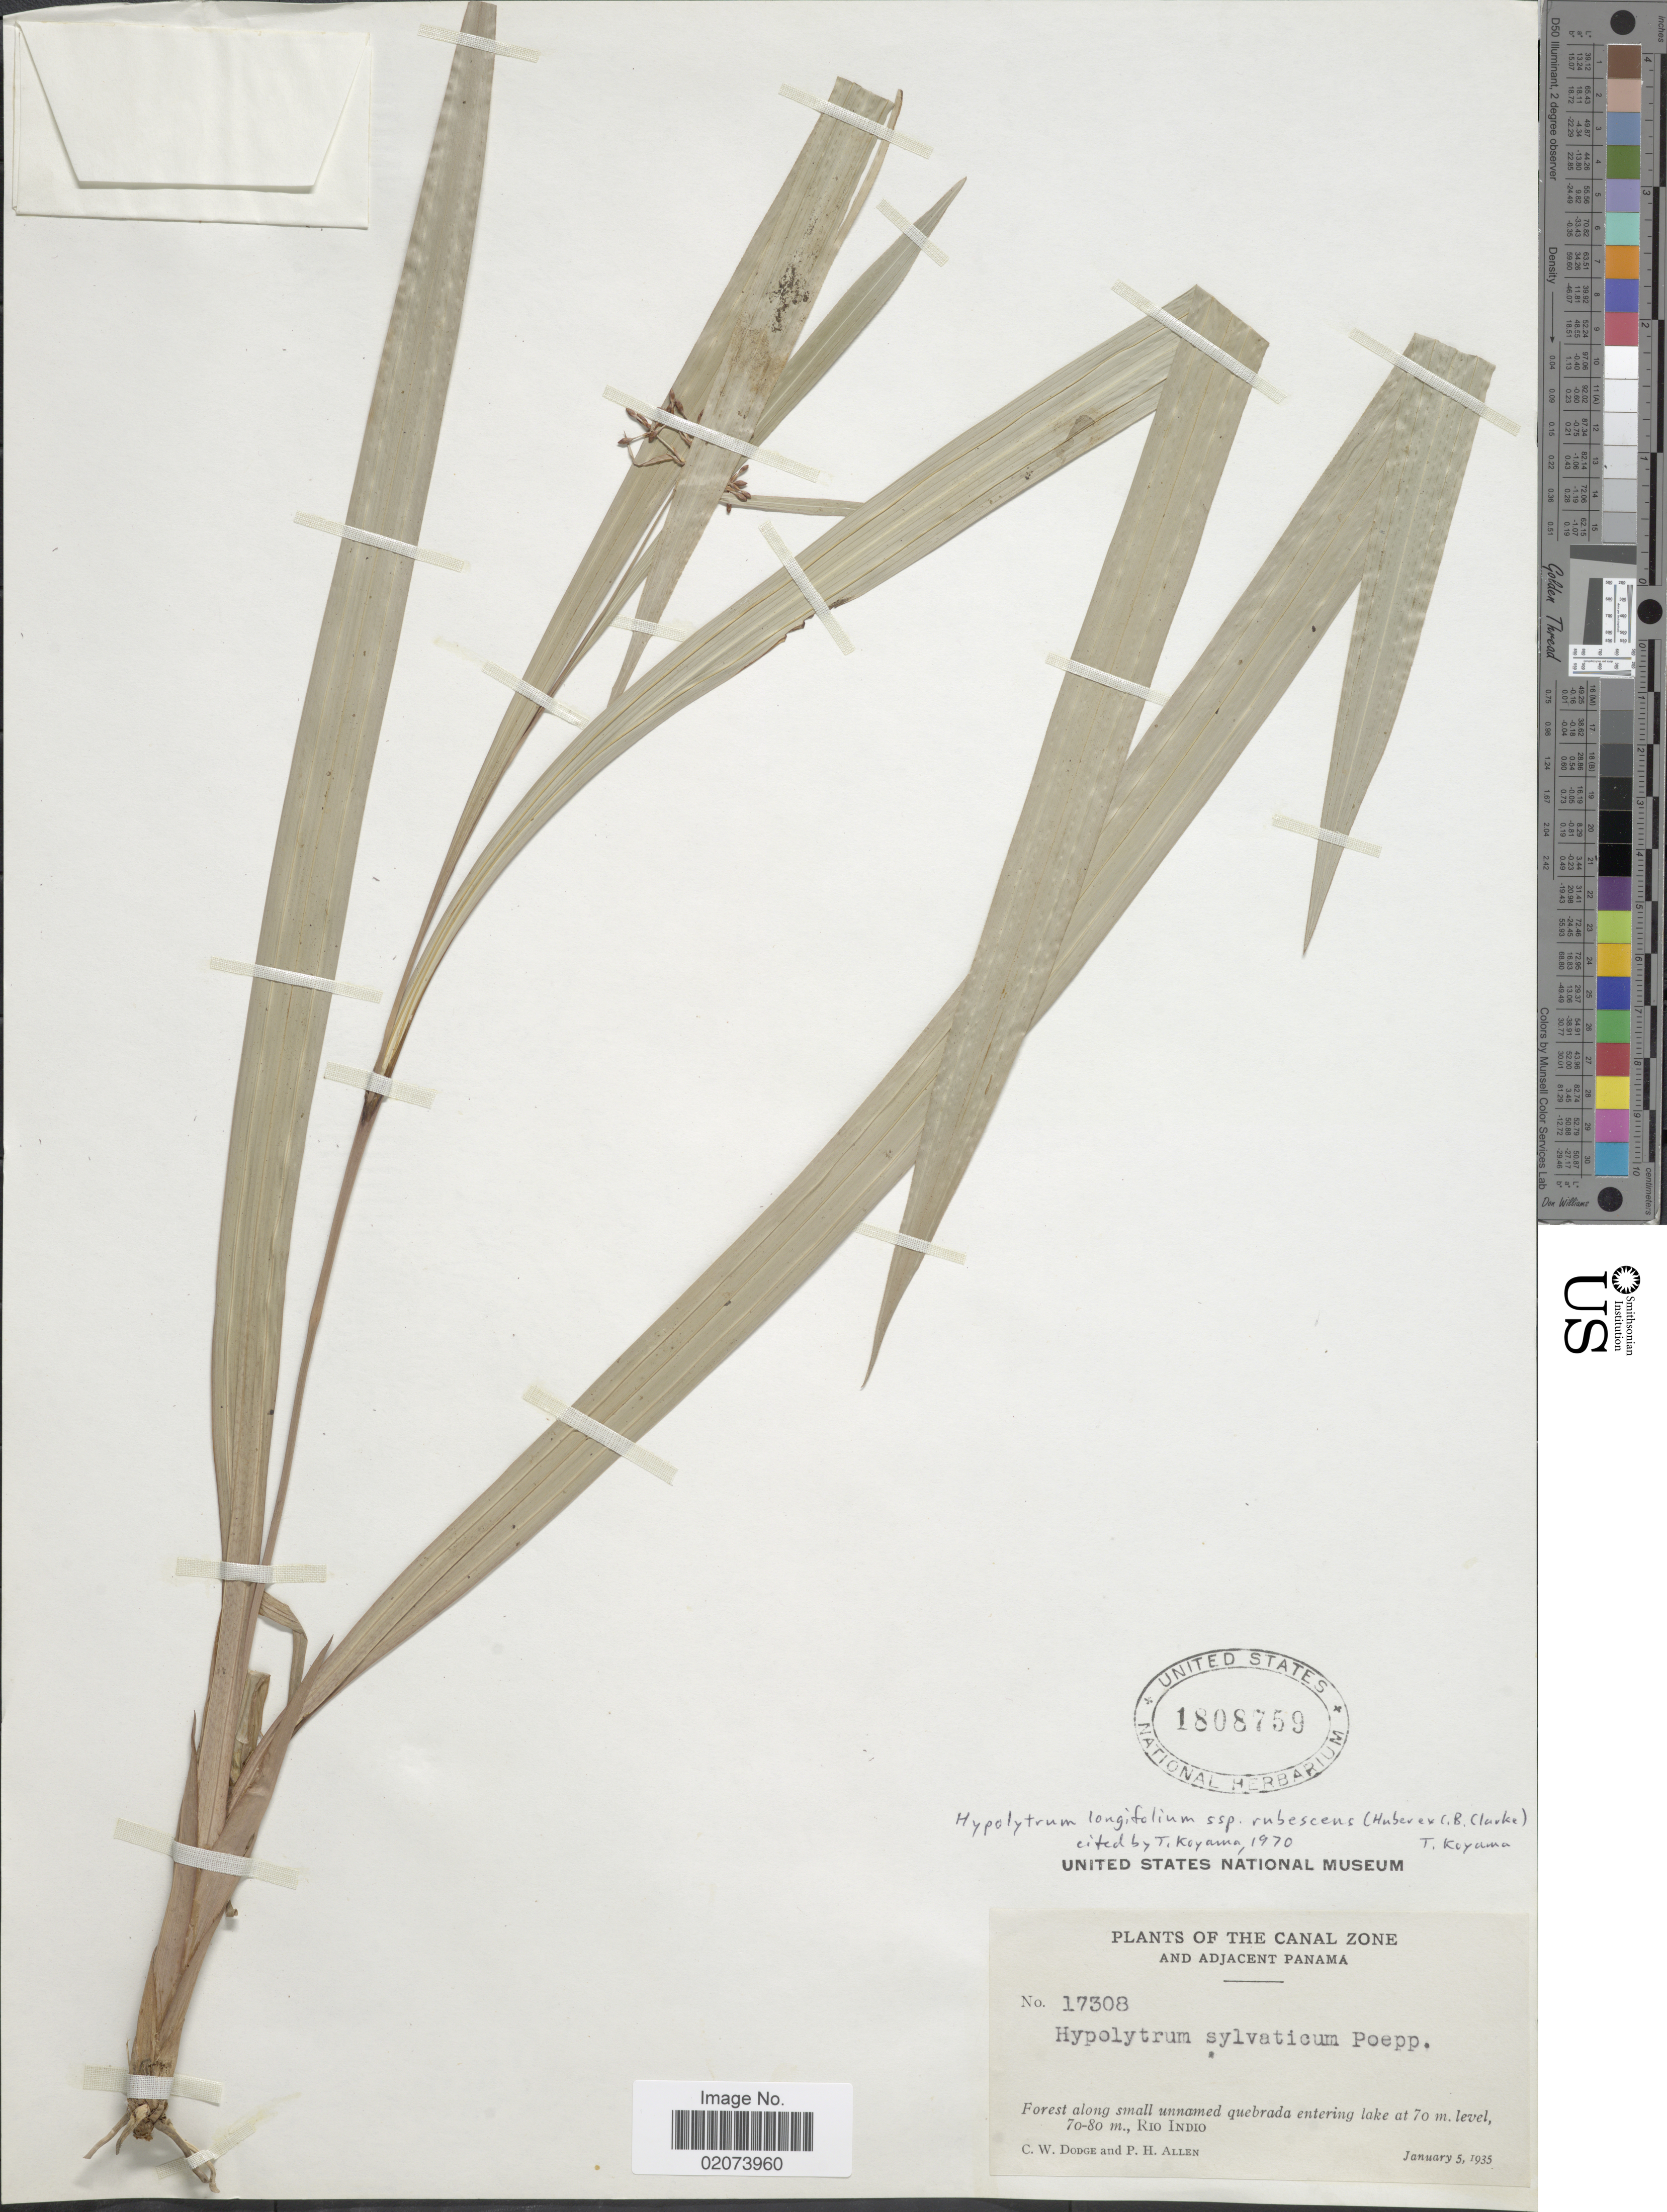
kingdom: Plantae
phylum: Tracheophyta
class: Liliopsida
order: Poales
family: Cyperaceae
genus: Hypolytrum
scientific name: Hypolytrum longifolium subsp. rubescens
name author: (Huber ex C.B. Clarke) T. Koyama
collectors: C. Dodge & P. H. Allen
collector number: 17308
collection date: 1935-01-05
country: Panama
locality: The Canal Zone and Adjacent Panama, Rio Indio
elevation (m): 70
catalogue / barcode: US 1808759